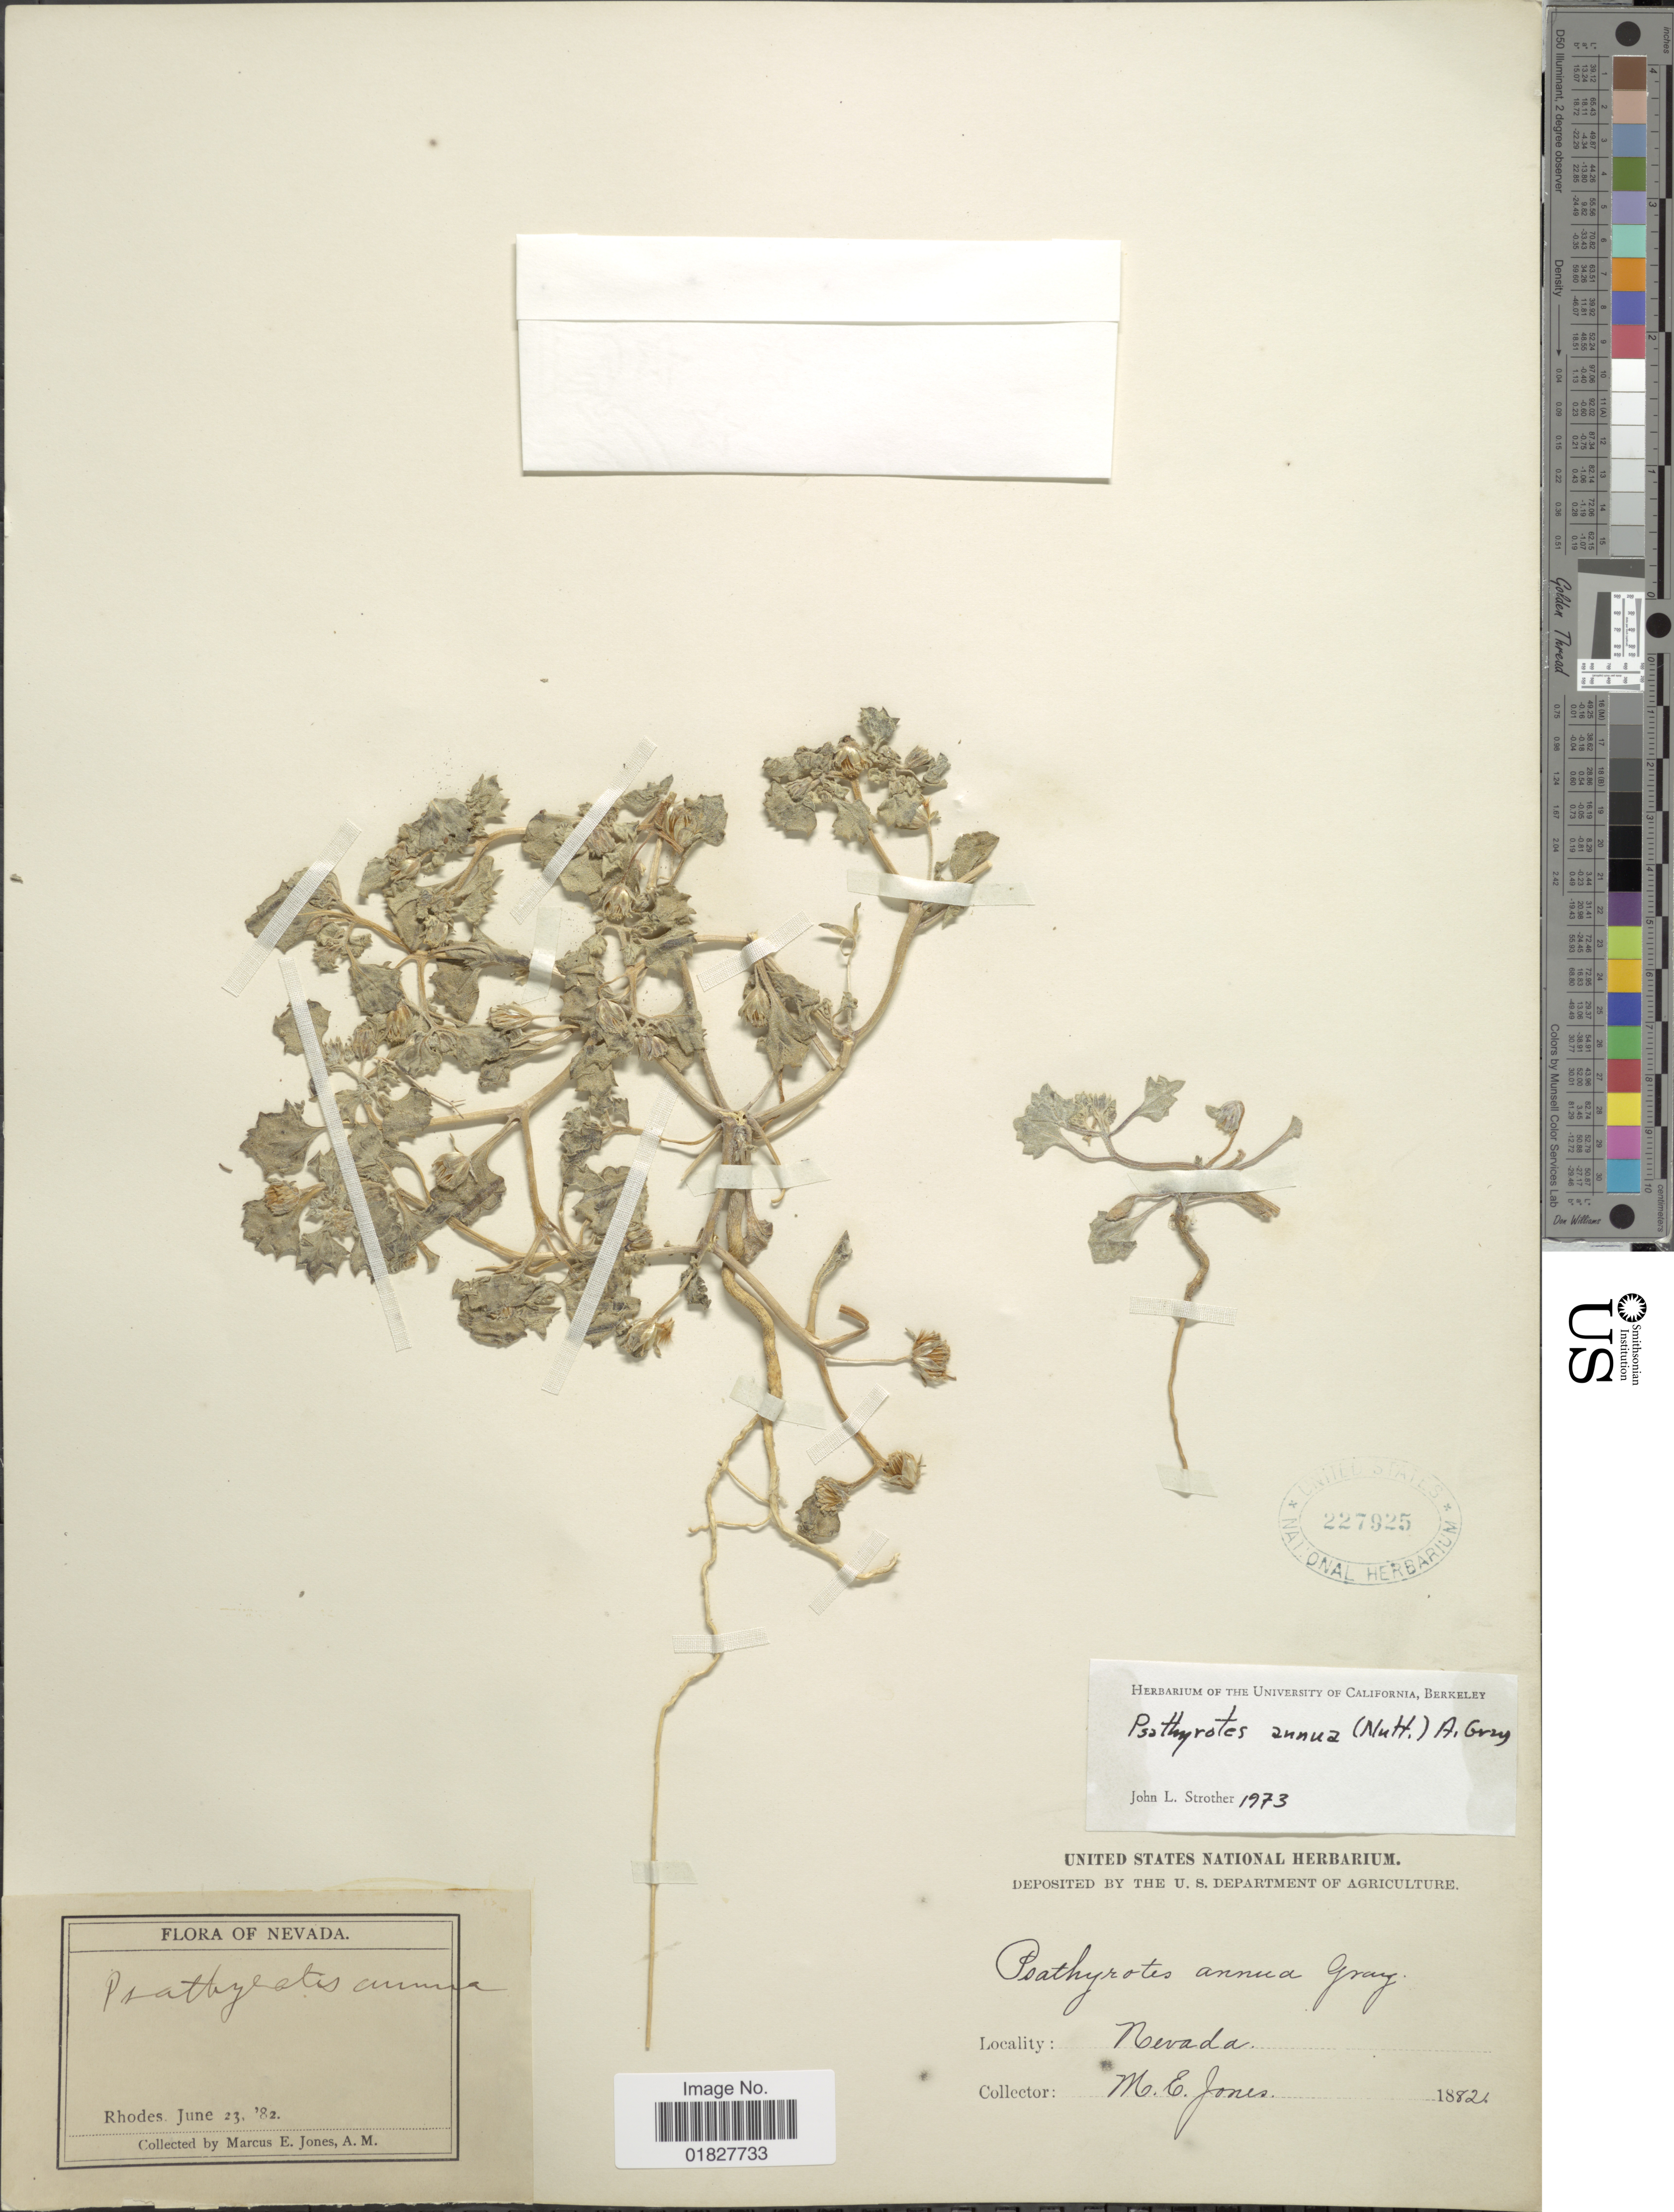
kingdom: Plantae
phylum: Tracheophyta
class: Magnoliopsida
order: Asterales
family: Asteraceae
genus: Psathyrotes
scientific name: Psathyrotes annua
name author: (Nutt.) A. Gray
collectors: M. E. Jones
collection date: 1882-06-23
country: United States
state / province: Nevada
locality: Rhodes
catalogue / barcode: US 227925